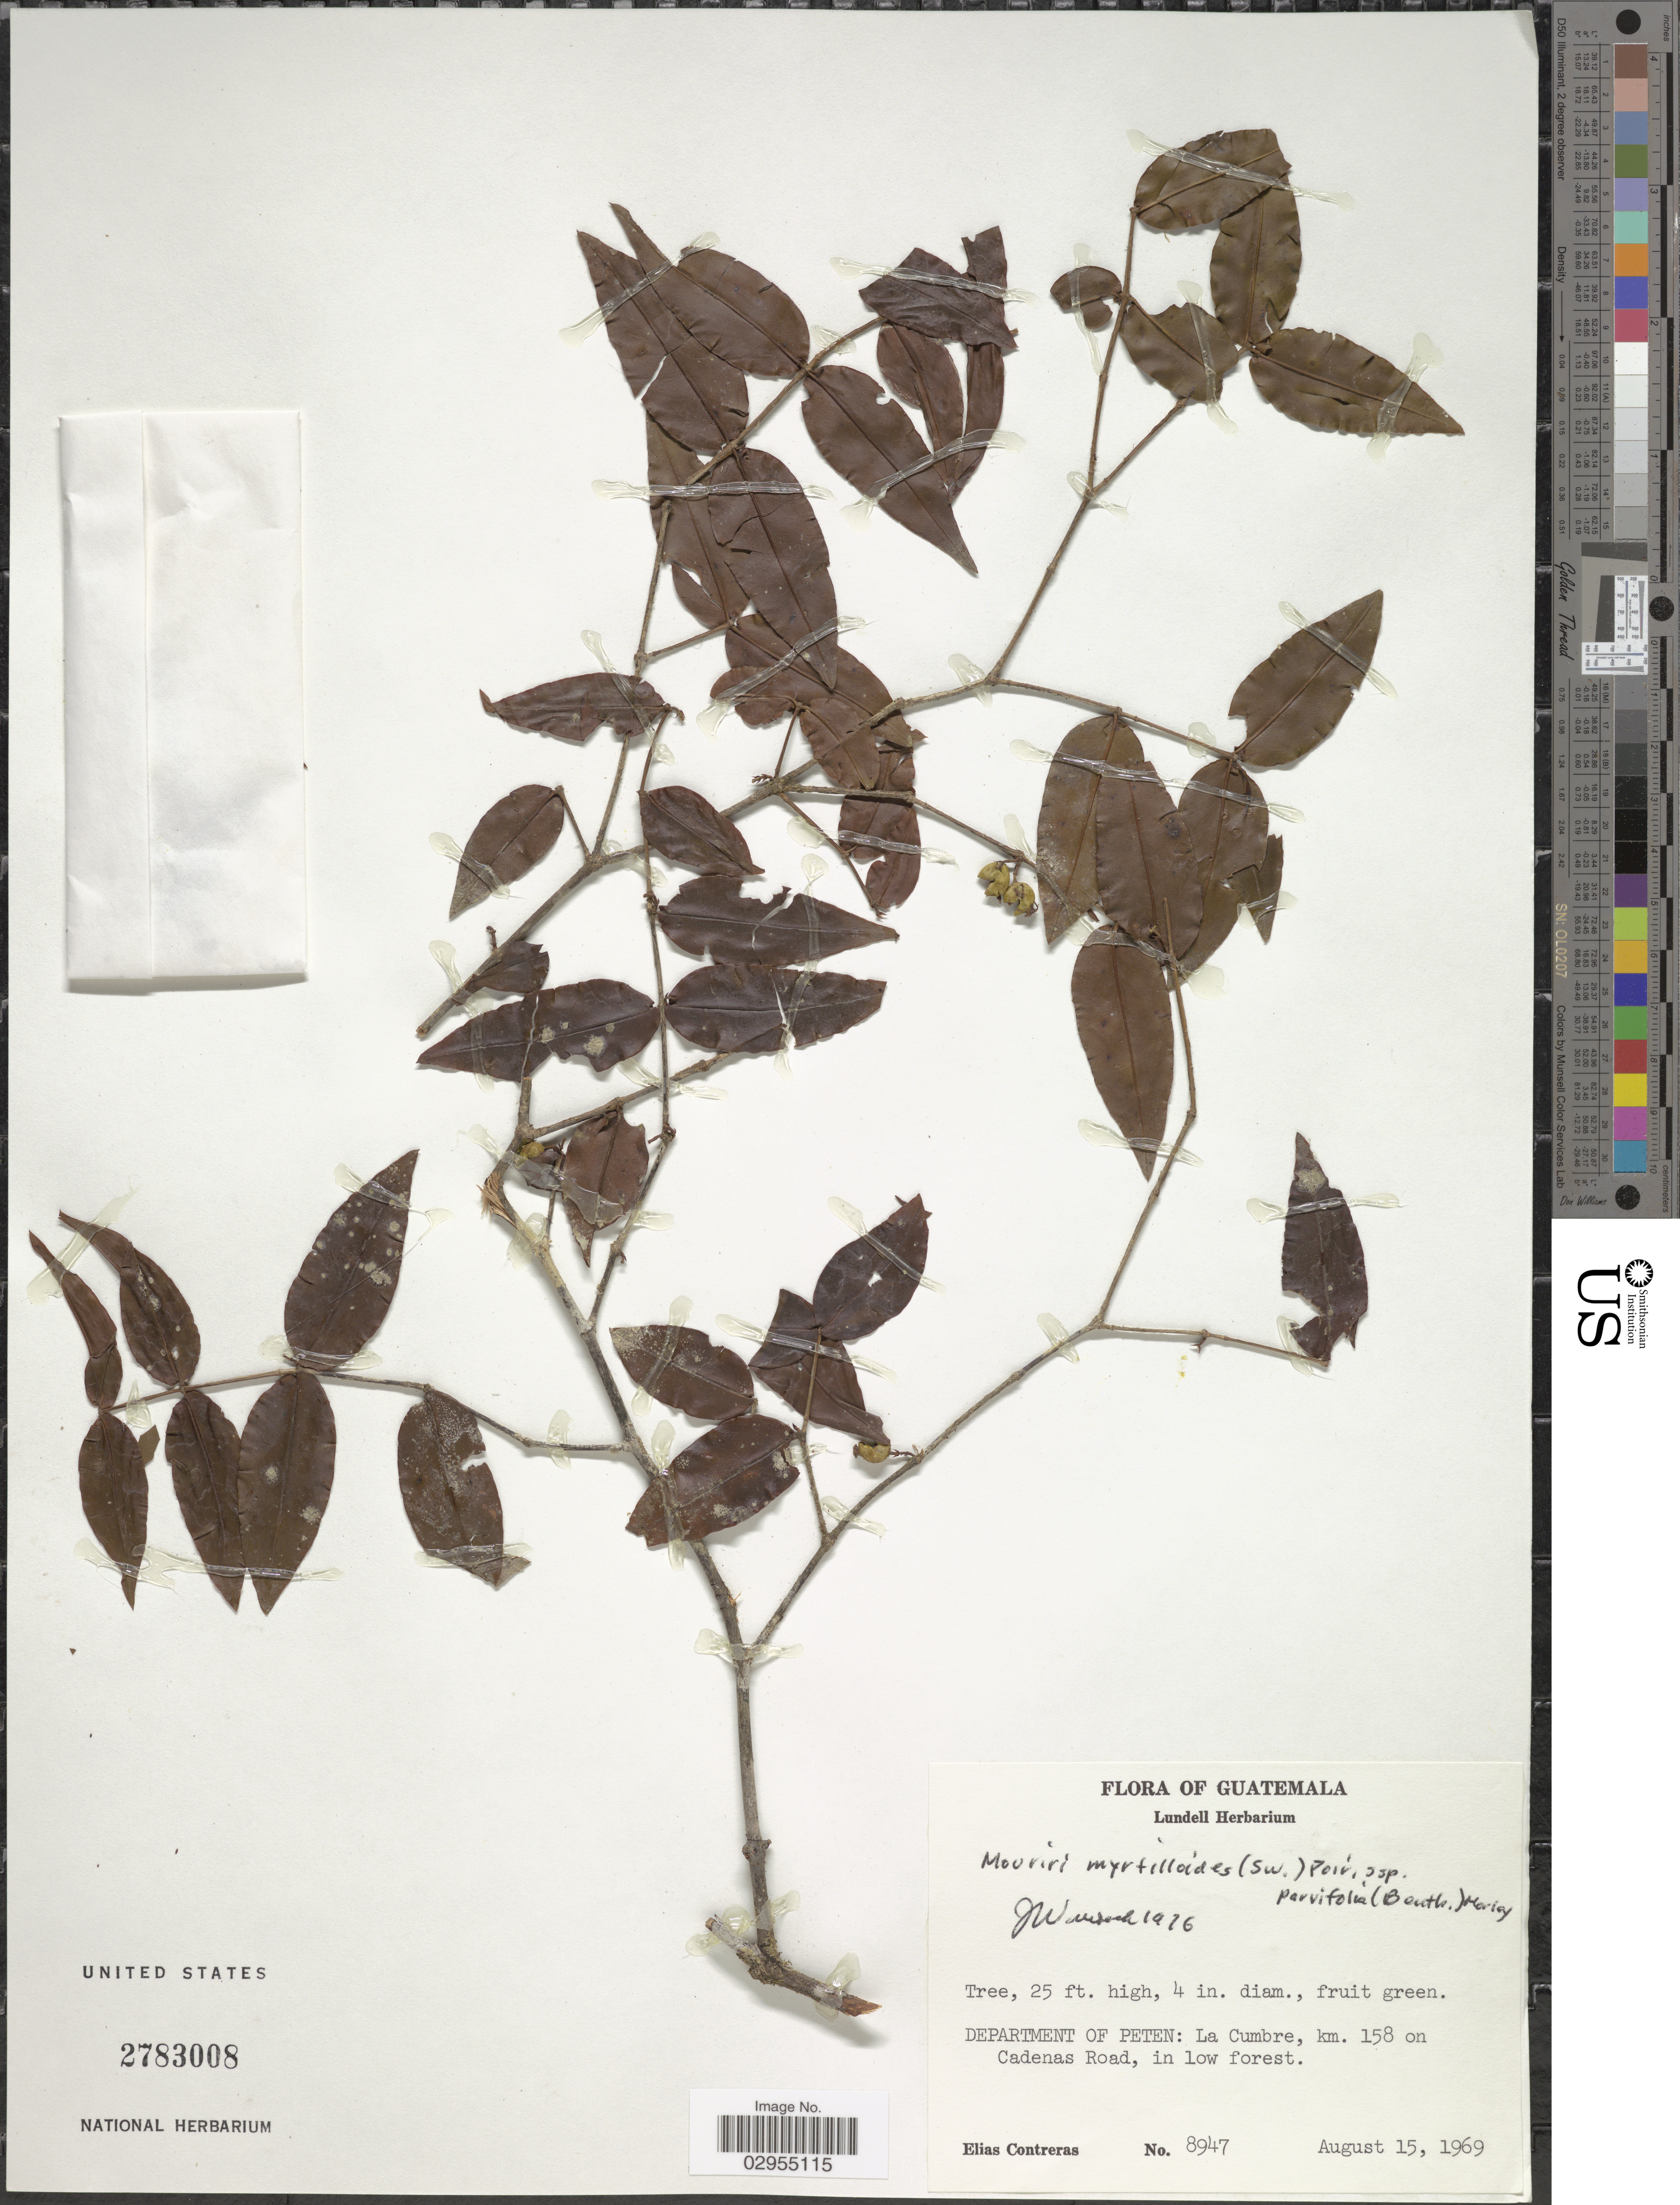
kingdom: Plantae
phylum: Tracheophyta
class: Magnoliopsida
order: Myrtales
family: Melastomataceae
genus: Mouriri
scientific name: Mouriri parvifolia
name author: Benth.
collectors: E. Contreras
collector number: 8947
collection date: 1969-08-15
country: Guatemala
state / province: El Petén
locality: Department of Peten: La Cumbre, km 158 on cadenas Road, in low forest.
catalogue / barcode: US 2783008